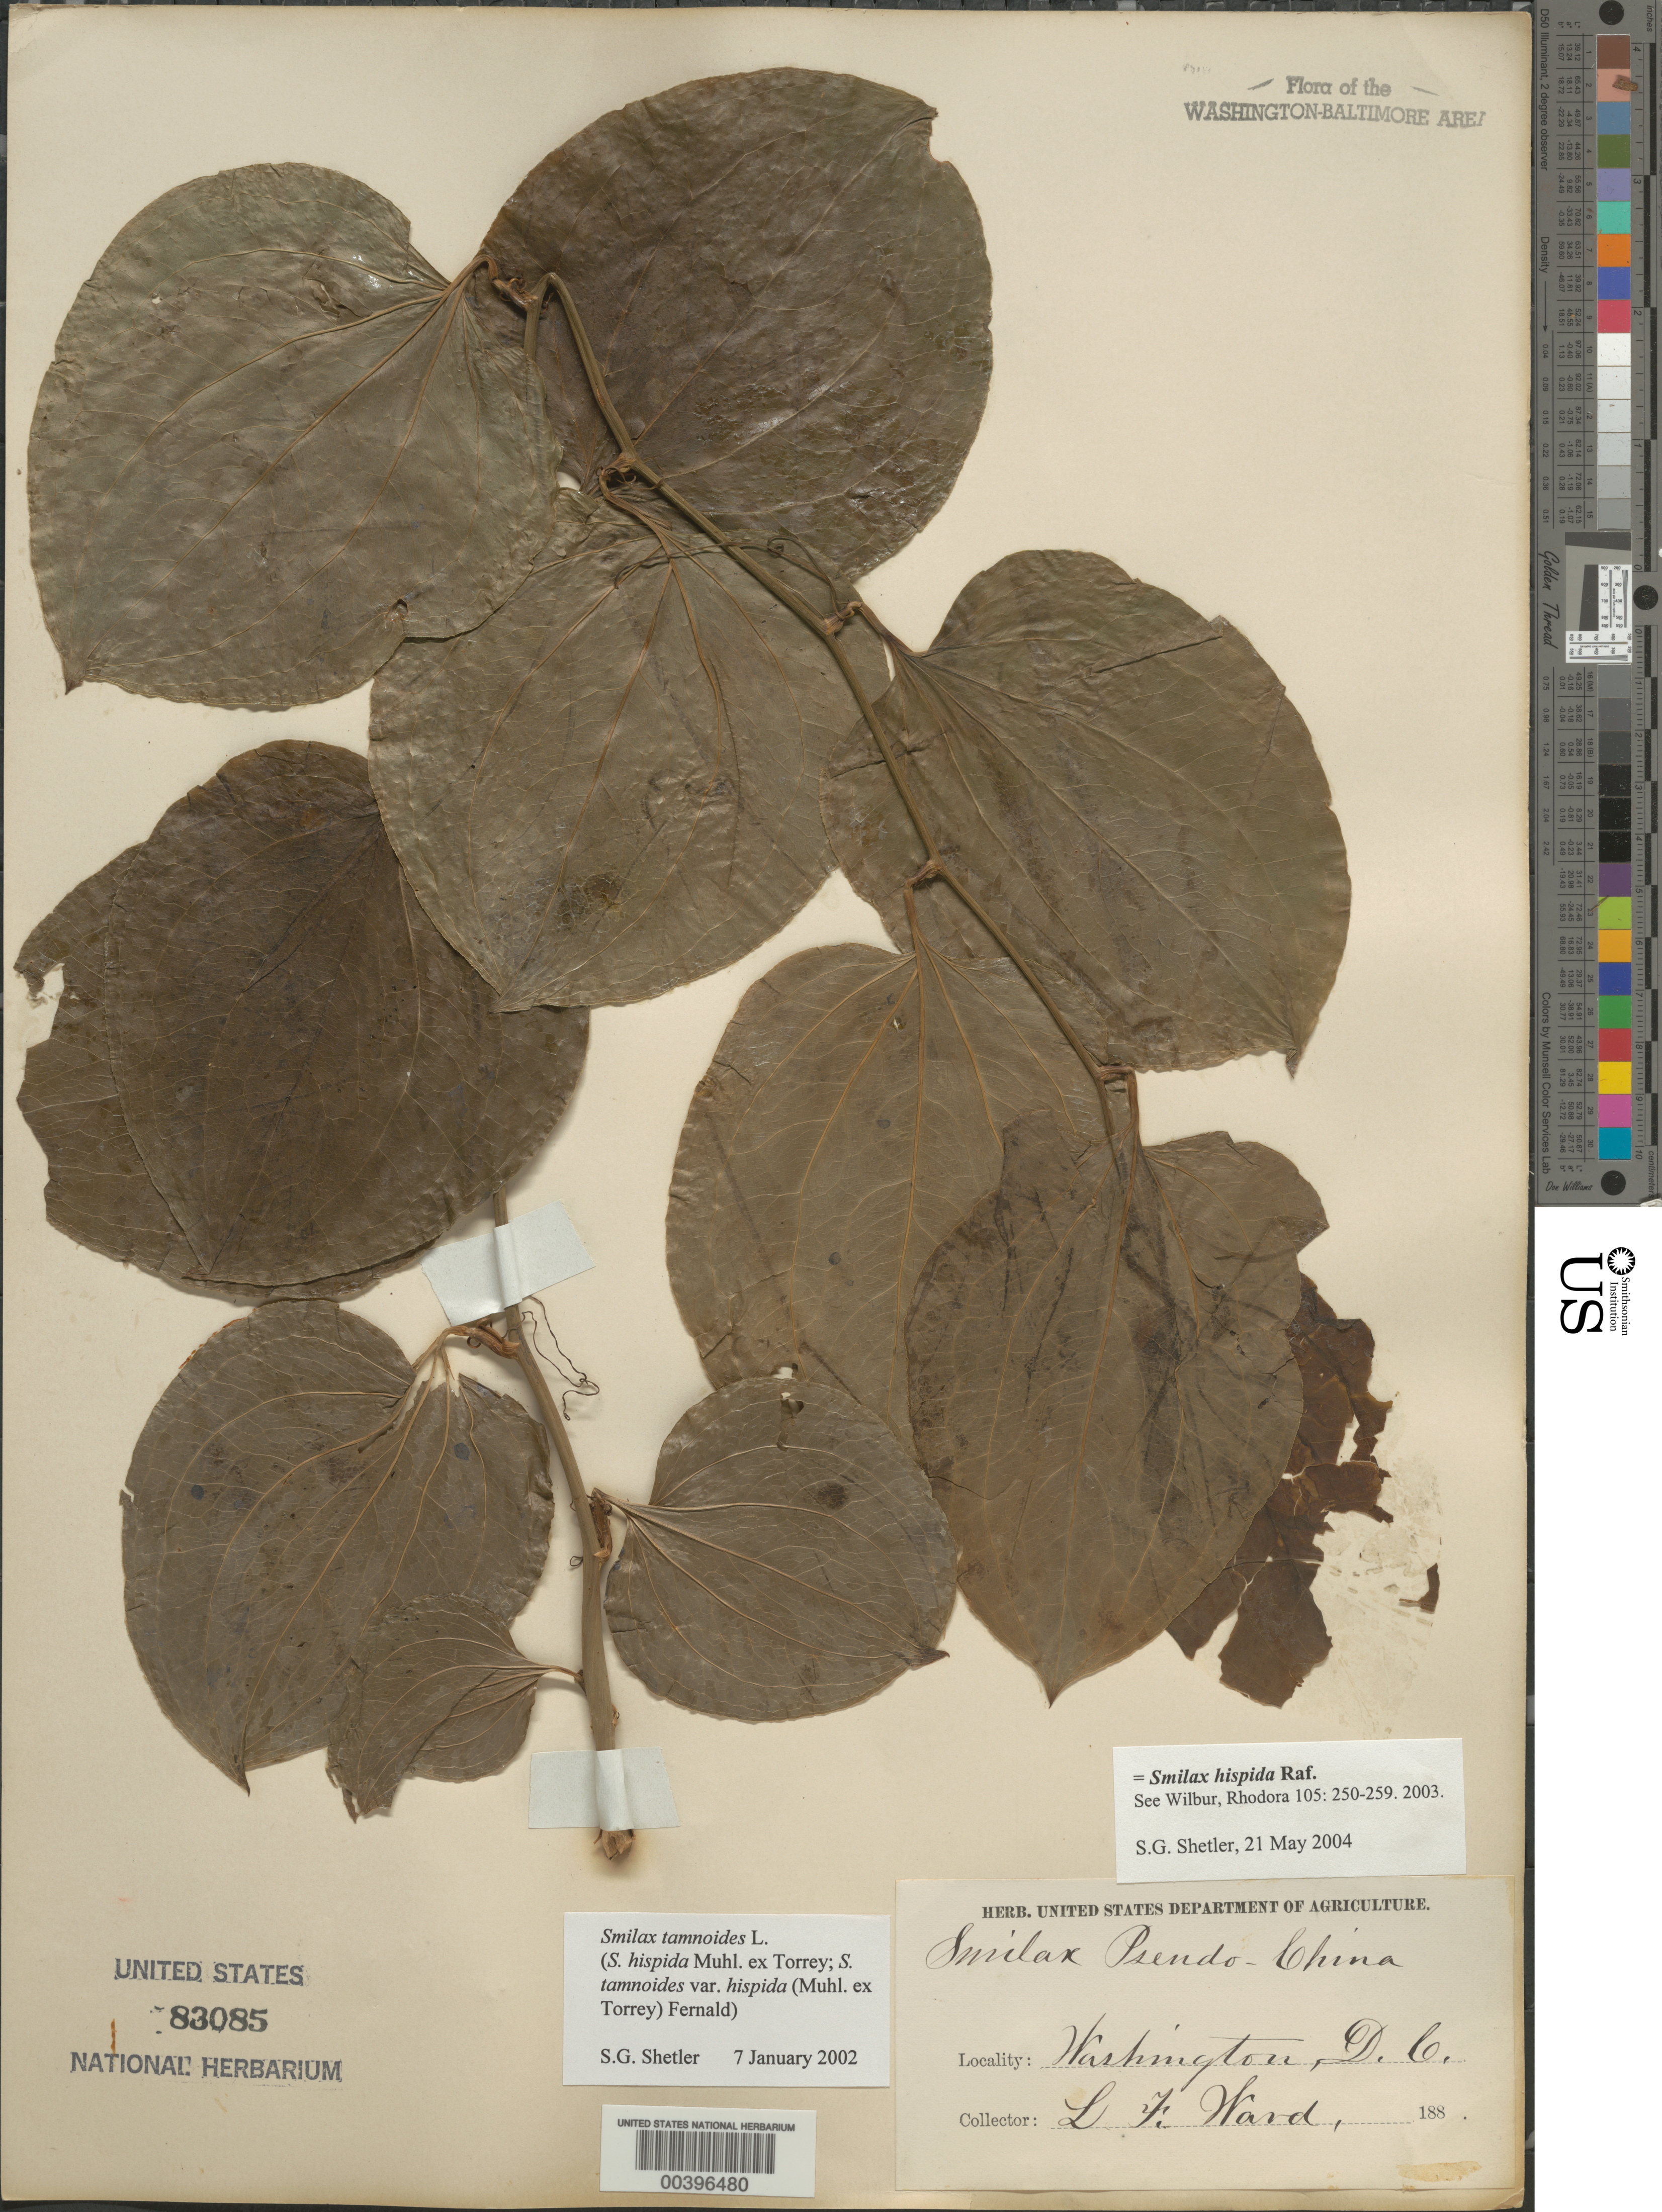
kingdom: Plantae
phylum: Tracheophyta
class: Liliopsida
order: Liliales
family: Smilacaceae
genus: Smilax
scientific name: Smilax hispida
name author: Raf.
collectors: L. F. Ward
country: United States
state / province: District of Columbia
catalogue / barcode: US 83085